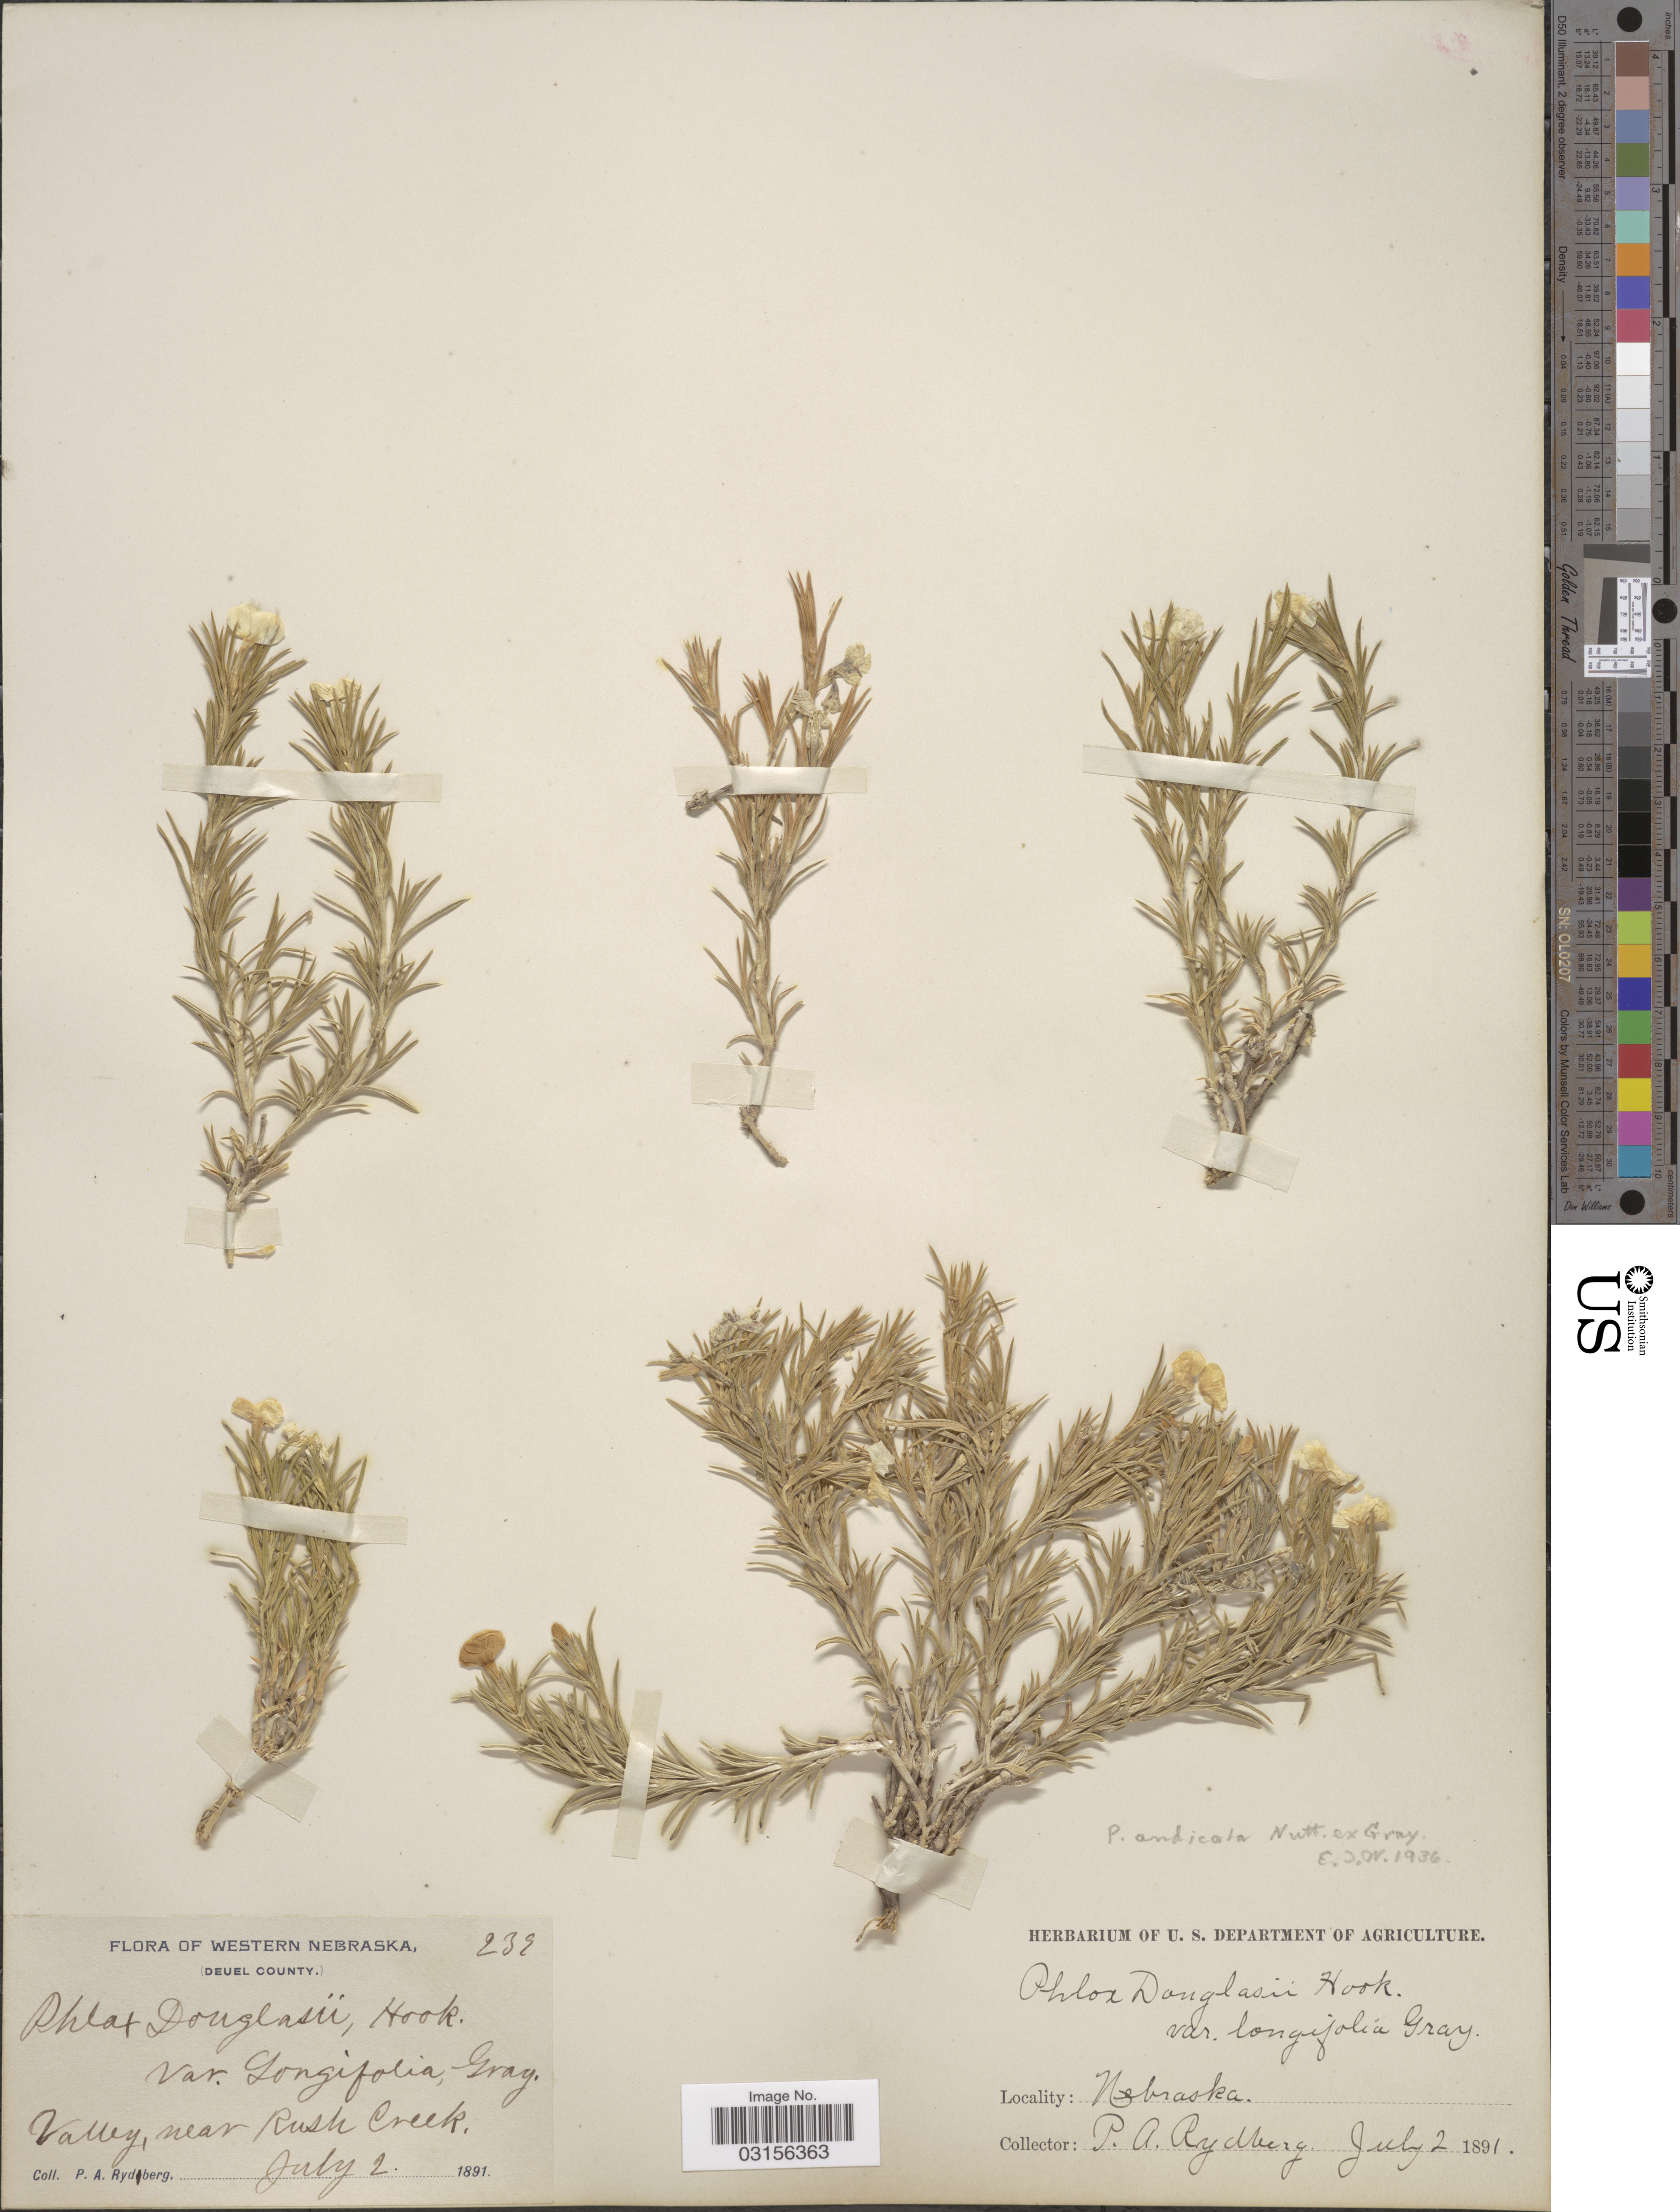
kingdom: Plantae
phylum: Tracheophyta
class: Magnoliopsida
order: Ericales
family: Polemoniaceae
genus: Phlox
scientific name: Phlox andicola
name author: (Britton) E.E. Nelson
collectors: P. A. Rydberg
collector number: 239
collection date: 1891-07-02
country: United States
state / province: Nebraska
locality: Western Nebraska. (Deuel County). Valley, near Rush Creek.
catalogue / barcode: US 103133